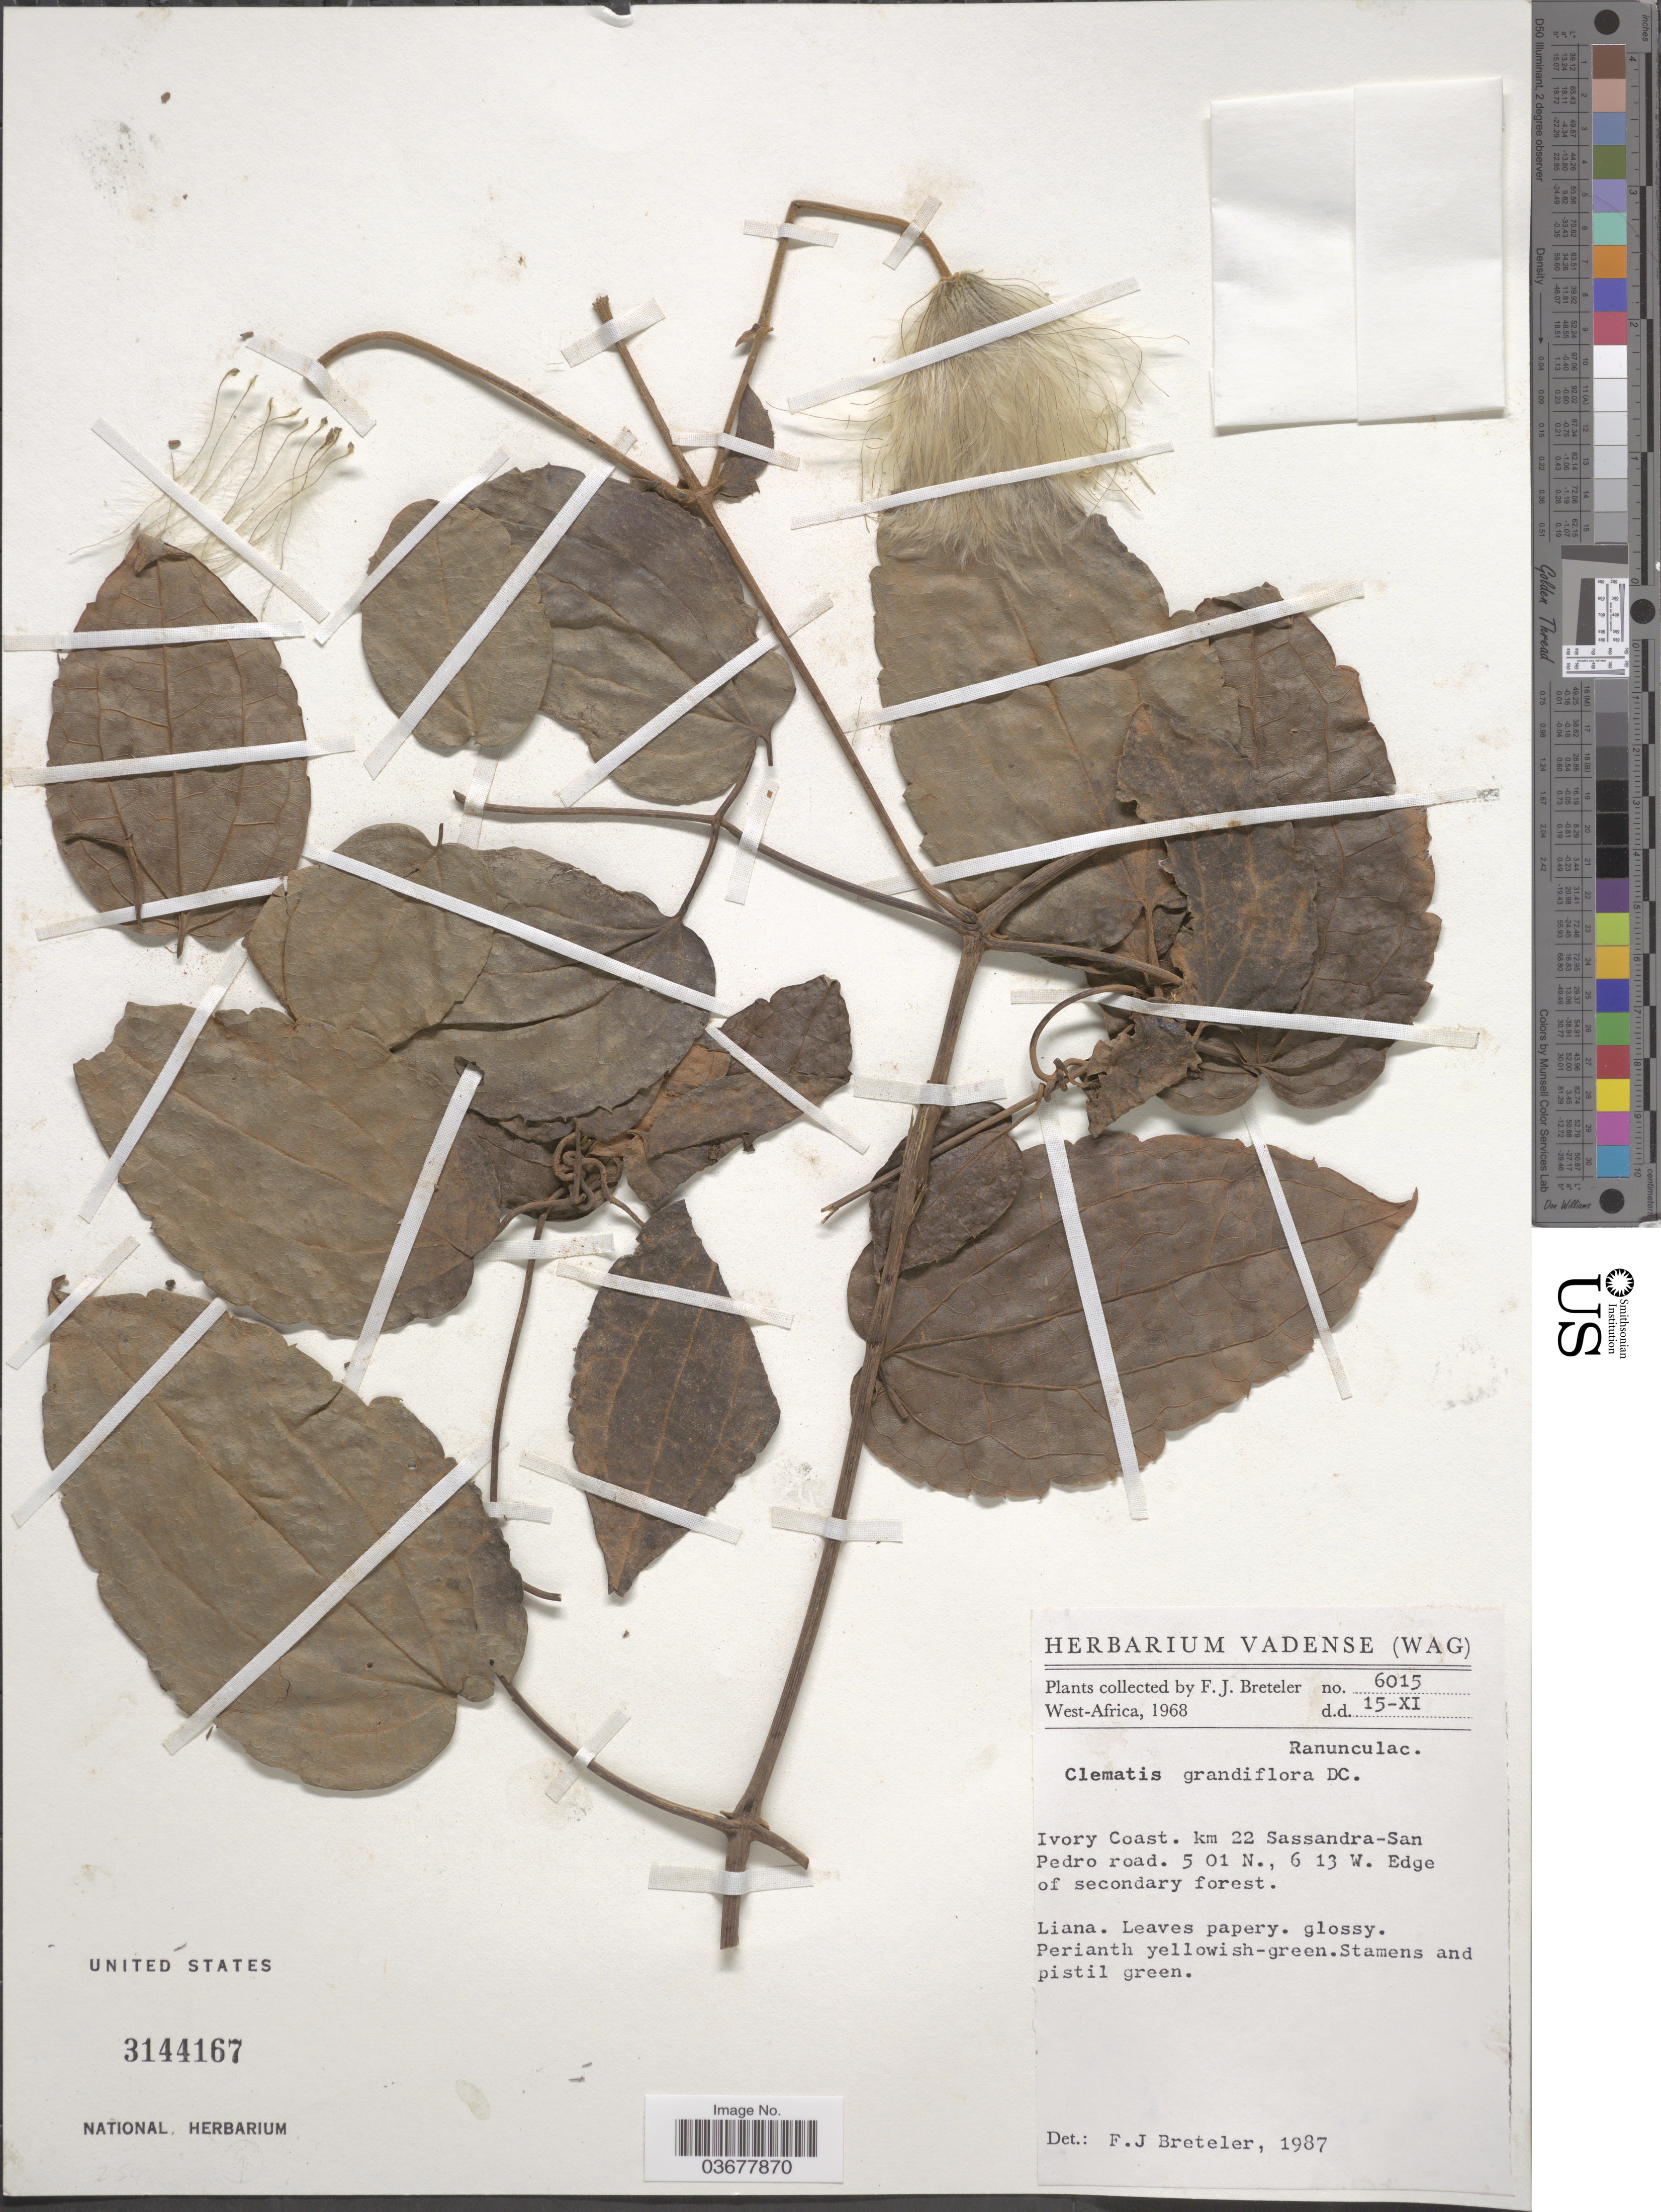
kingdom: Plantae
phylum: Tracheophyta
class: Magnoliopsida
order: Ranunculales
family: Ranunculaceae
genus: Clematis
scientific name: Clematis grandiflora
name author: DC.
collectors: F. J. Breteler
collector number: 6015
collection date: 1968-11-15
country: Ivory Coast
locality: Km 22 Sassandra-San. Pedro road.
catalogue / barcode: US 3144167